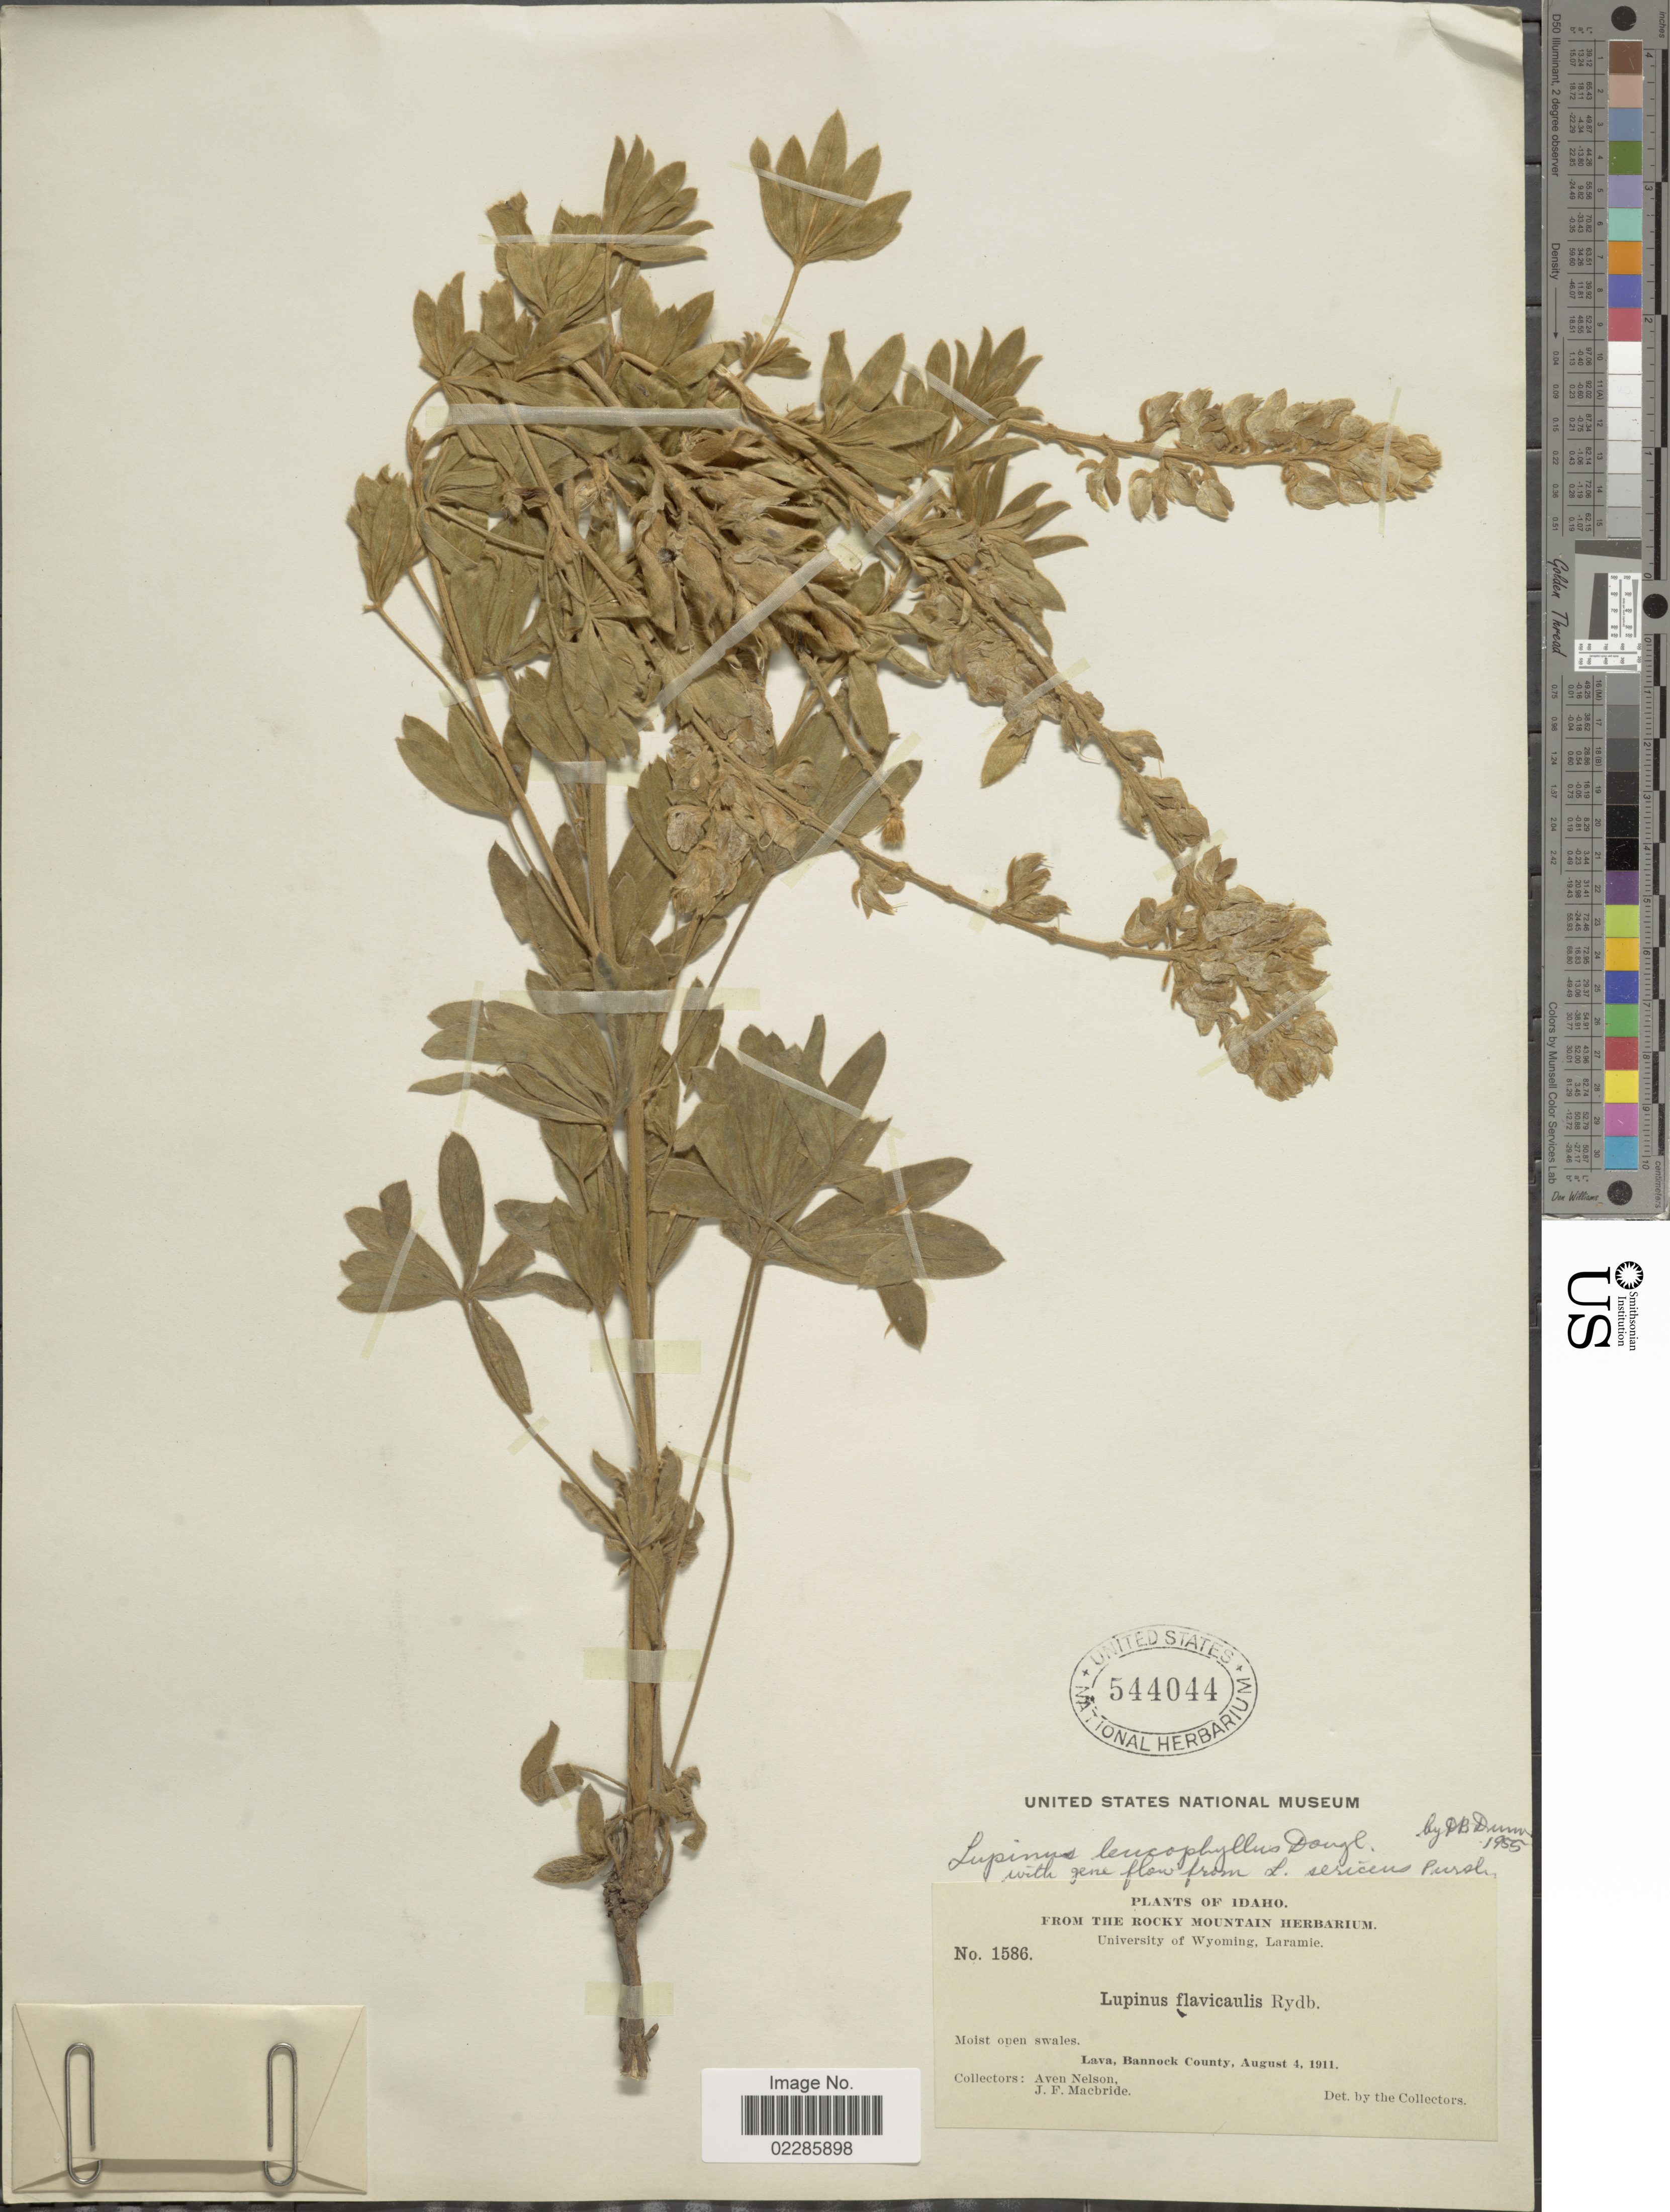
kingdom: Plantae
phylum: Tracheophyta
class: Magnoliopsida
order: Fabales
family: Fabaceae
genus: Lupinus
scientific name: Lupinus leucophyllus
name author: Douglas ex Lindl.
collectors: A. Nelson & J. F. Macbride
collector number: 1586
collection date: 1911-08-04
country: United States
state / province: Idaho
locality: Moist open swales, Lava, Bannock County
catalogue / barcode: US 544044